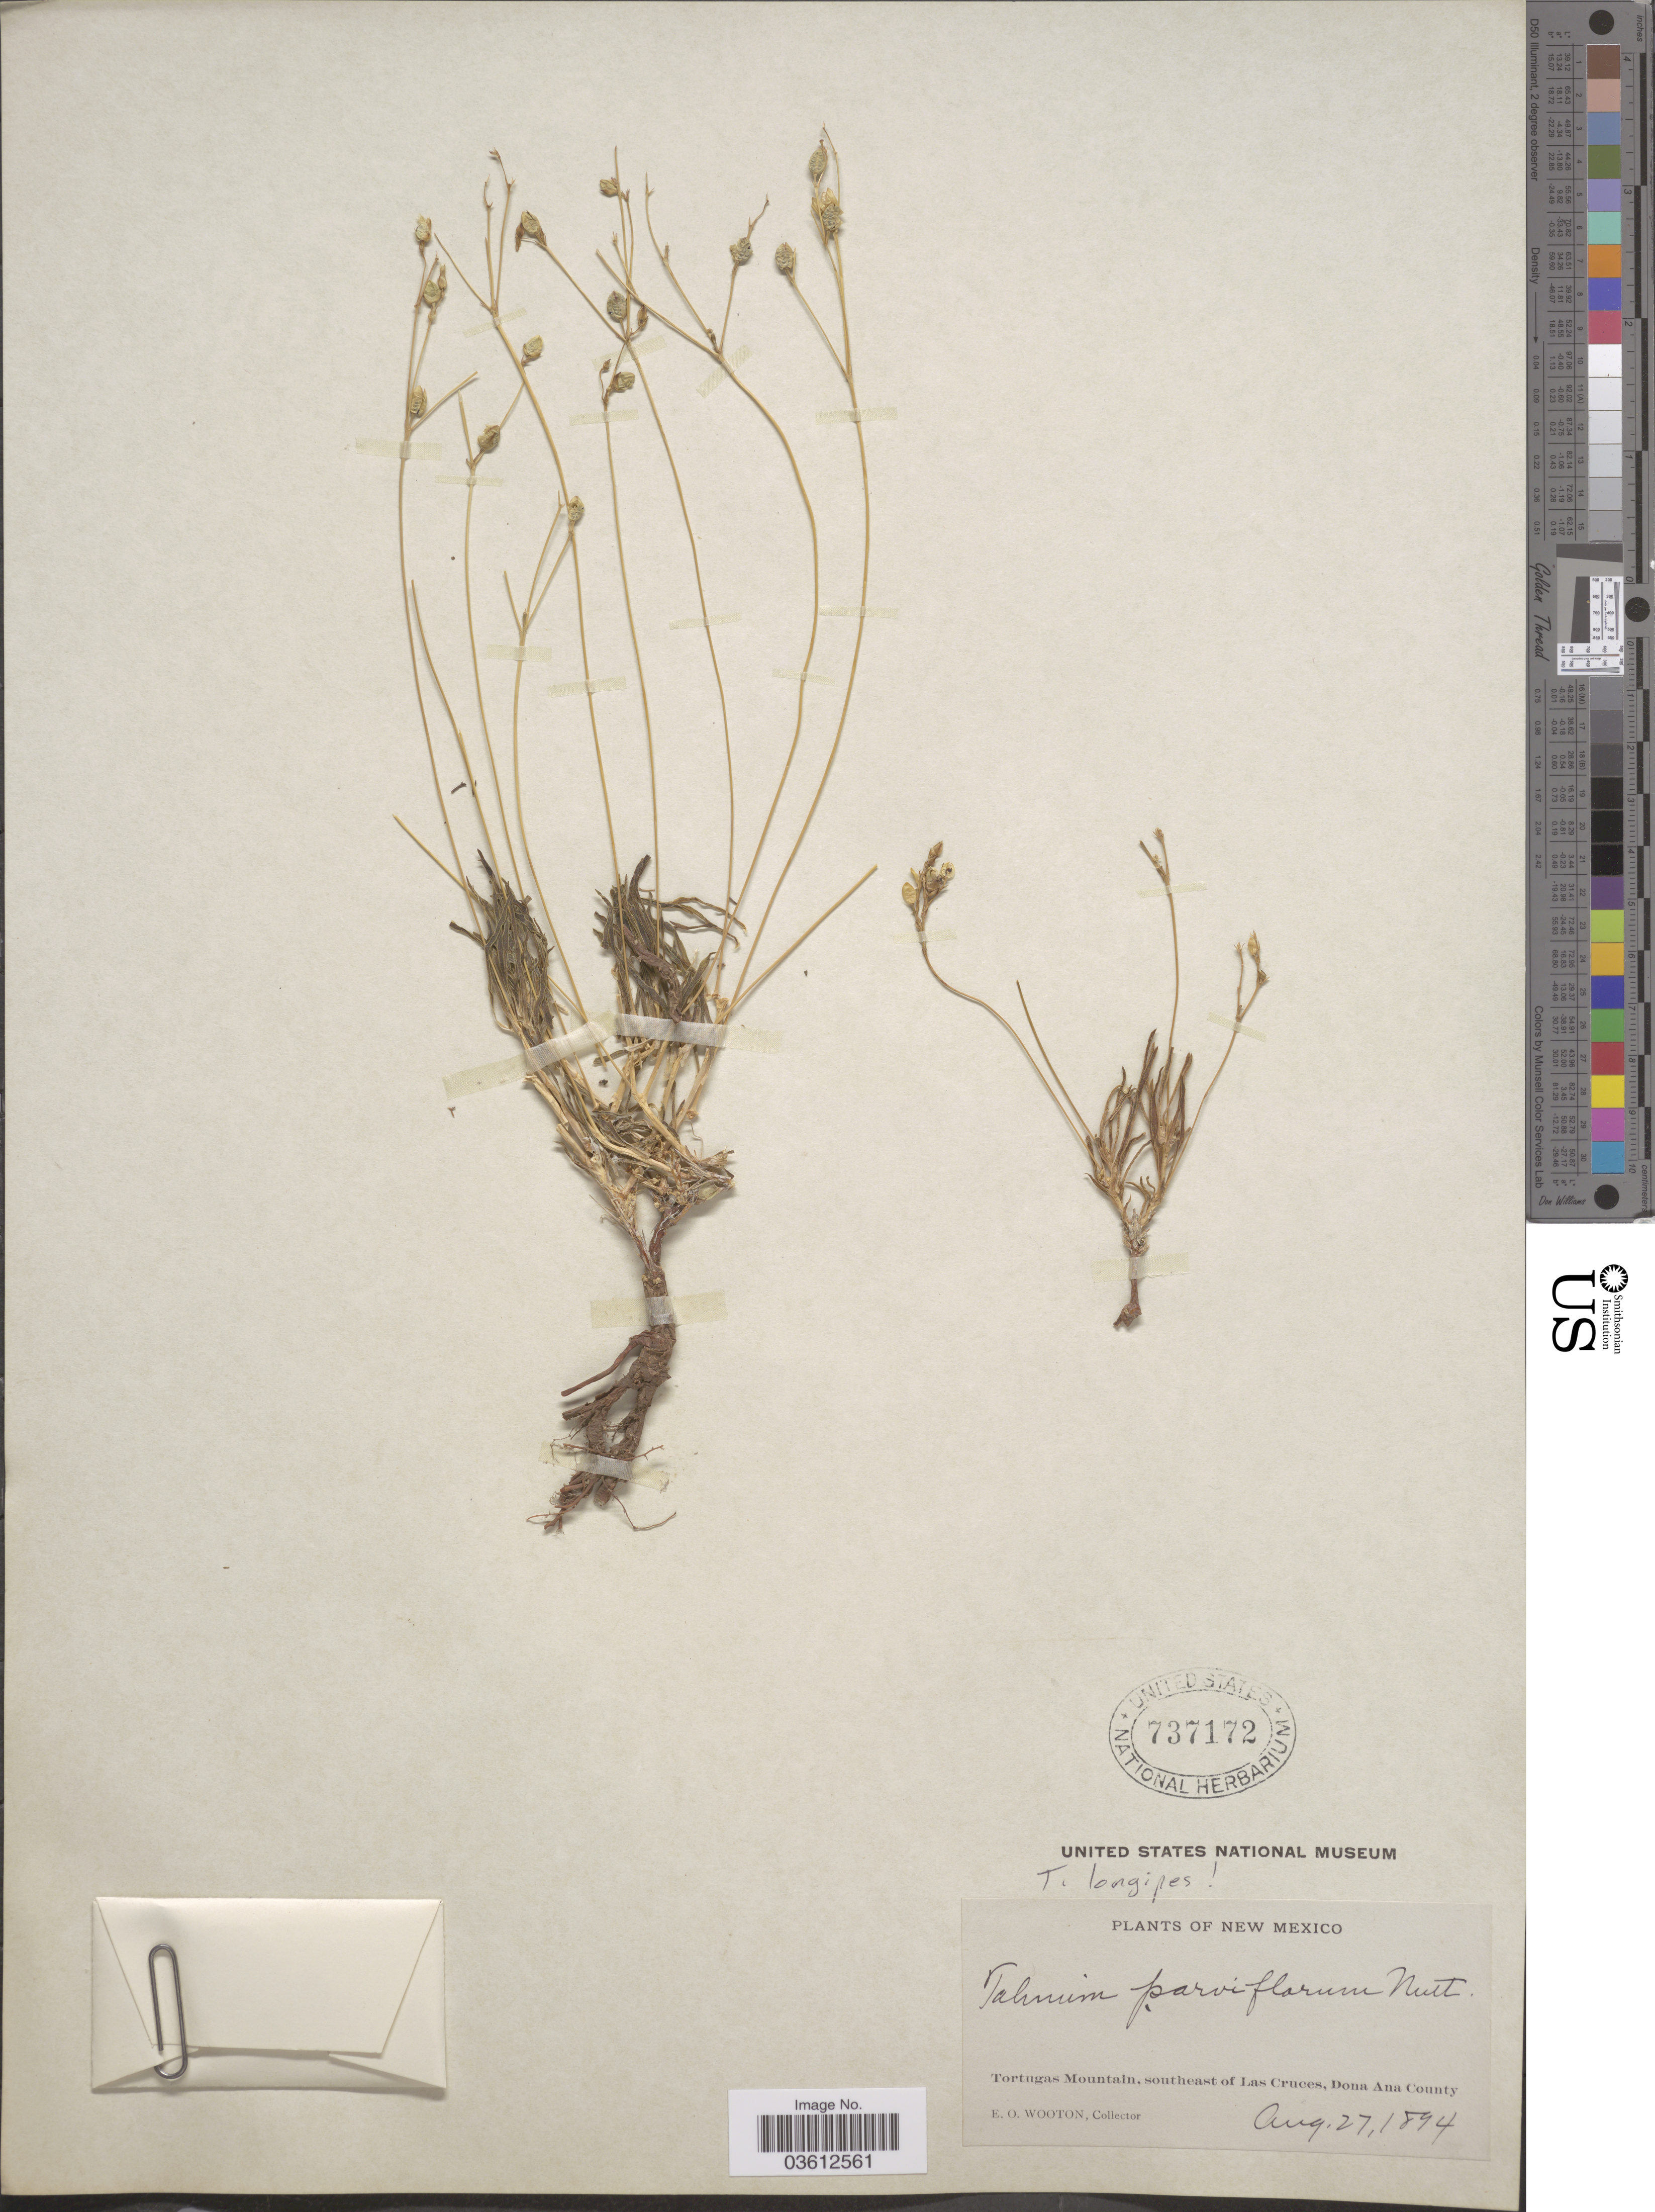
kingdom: Plantae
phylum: Tracheophyta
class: Magnoliopsida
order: Caryophyllales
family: Talinaceae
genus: Talinum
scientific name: Talinum longipes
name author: Wooton & Standl.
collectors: E. O. Wooton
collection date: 1894-08-27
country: United States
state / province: New Mexico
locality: Tortugas Mountain, southeast of Las Cruces, Dona Ana County.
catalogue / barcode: US 737172